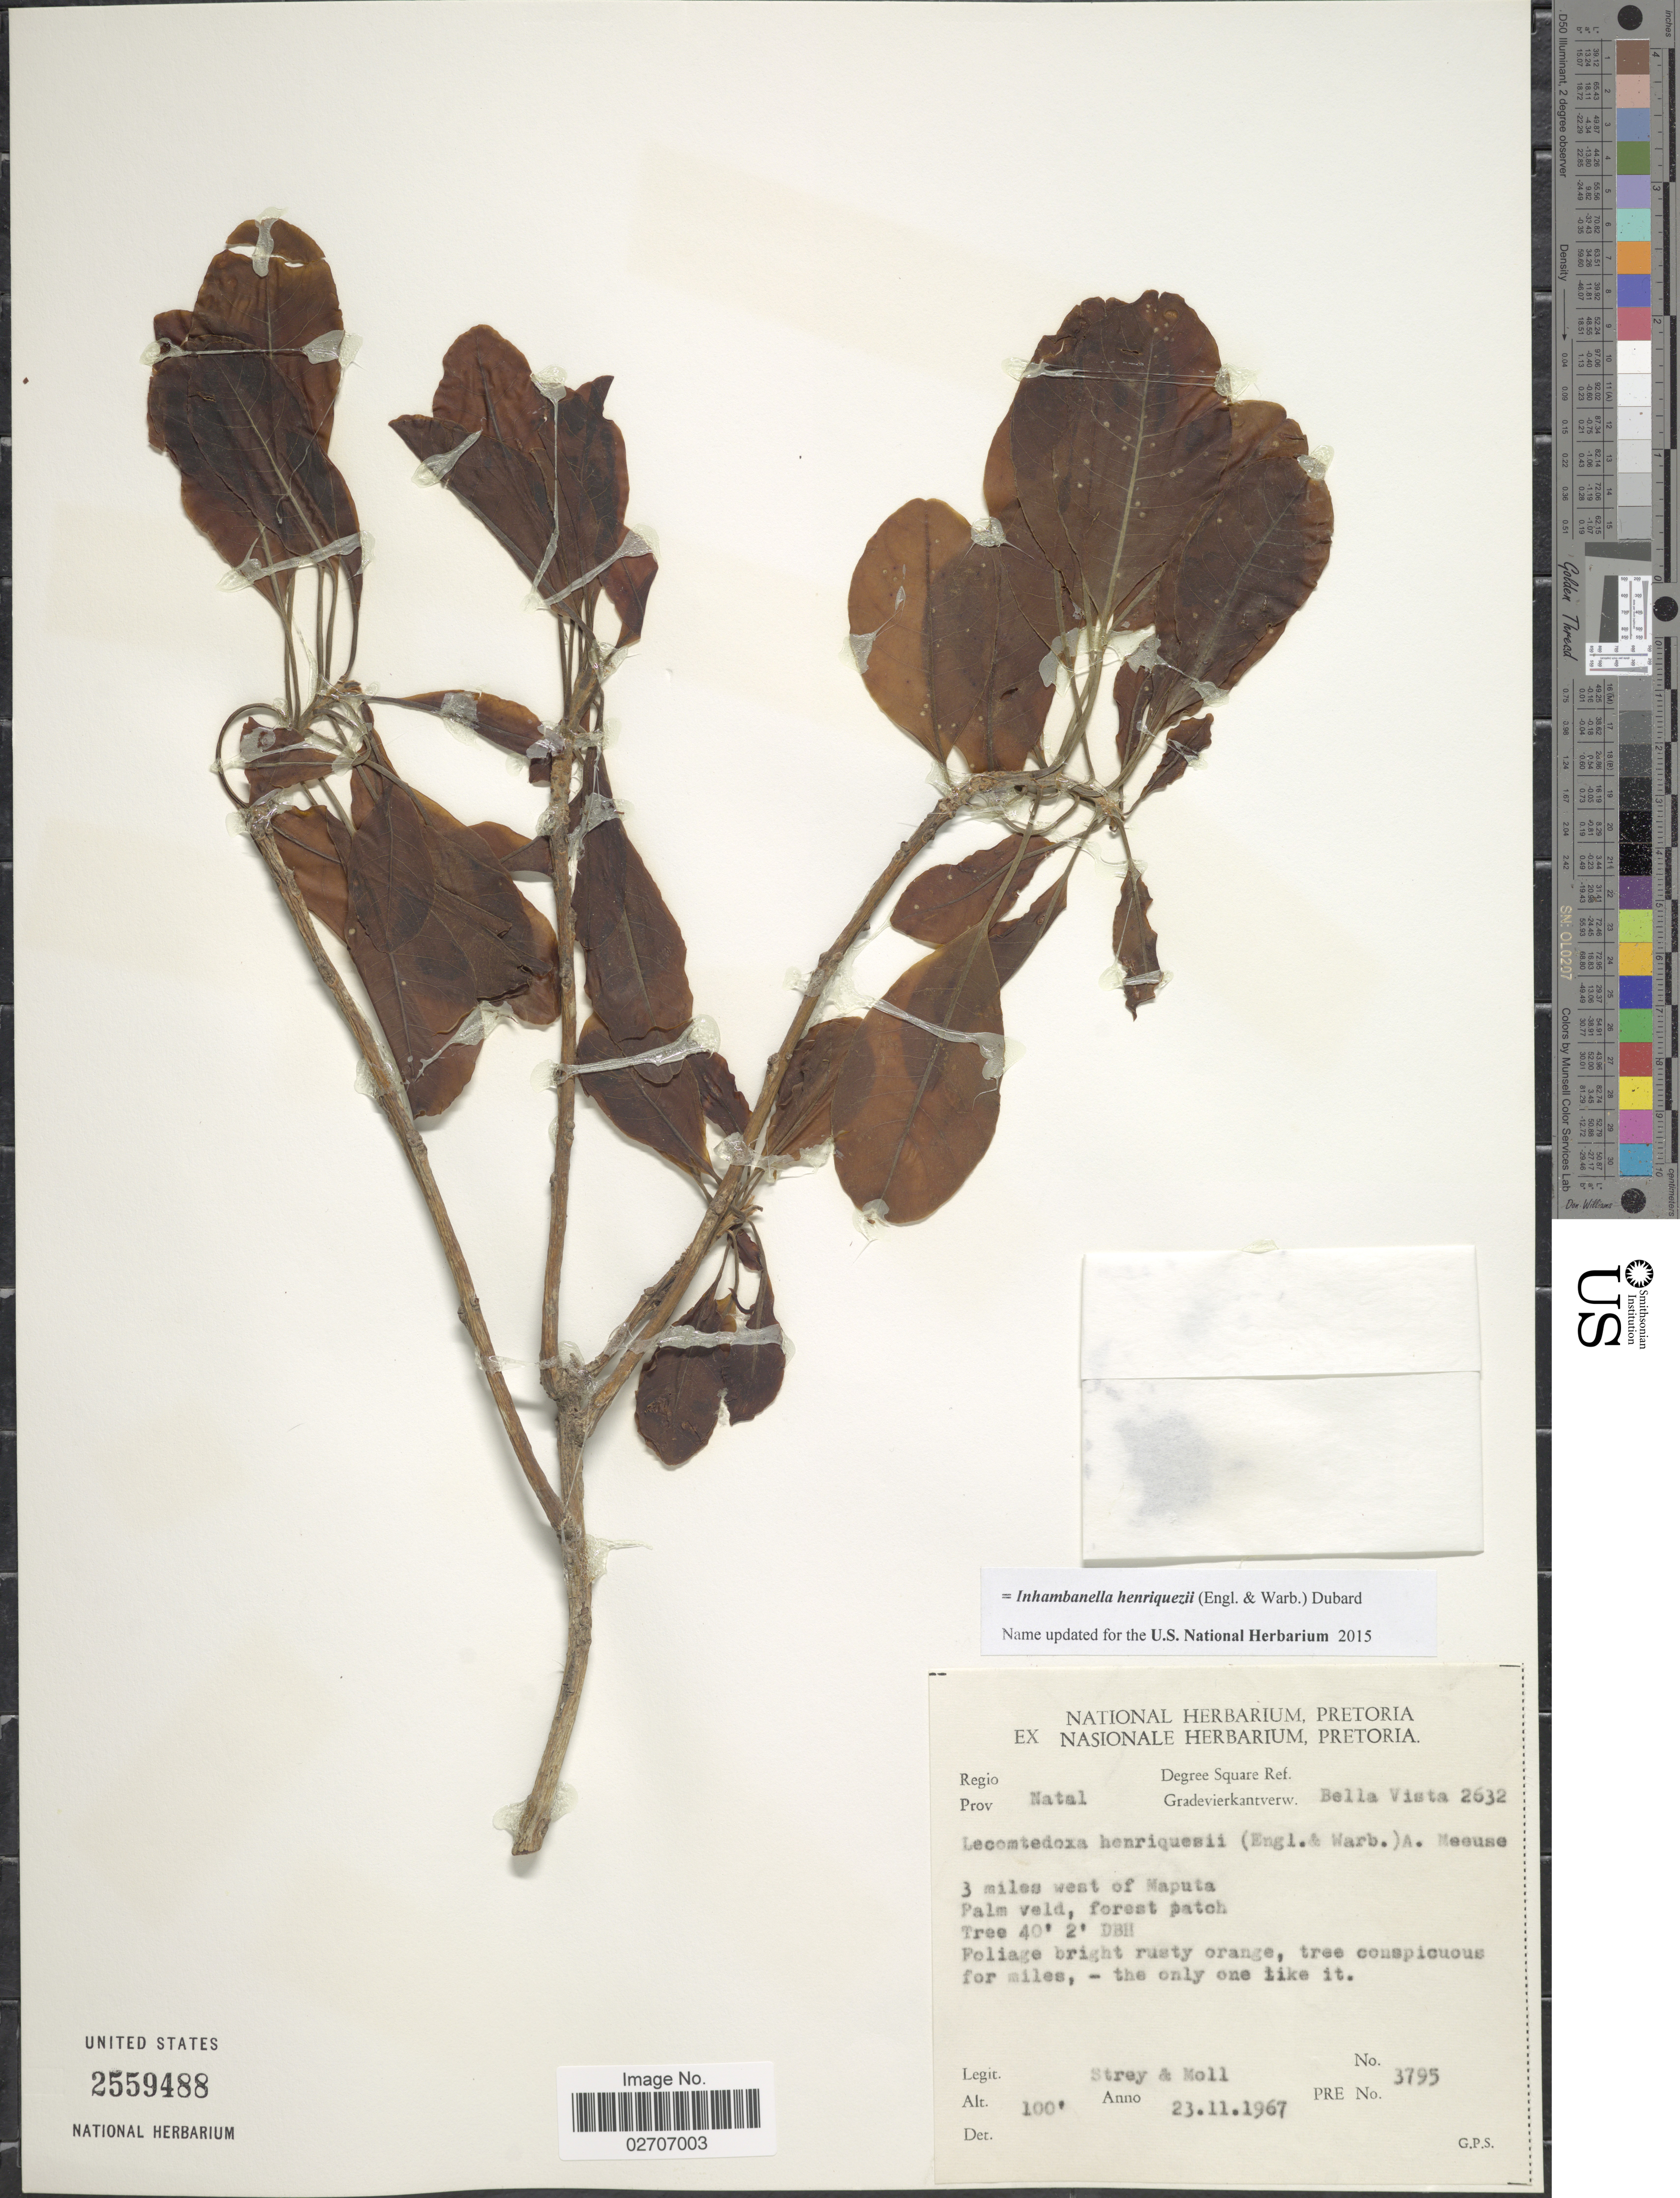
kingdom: Plantae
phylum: Tracheophyta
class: Magnoliopsida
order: Ericales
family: Sapotaceae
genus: Inhambanella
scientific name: Inhambanella henriquesii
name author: (Engl. & Warb.) Dubard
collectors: -. Strey & -. Moll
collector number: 3795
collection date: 1967-11-23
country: South Africa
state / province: KwaZulu-Natal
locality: Prov. Natal, Gradevierkantverw Bella Vista 2632, 3 miles west of Maputa, Palm veld, forest patch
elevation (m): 30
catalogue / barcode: US 2559488